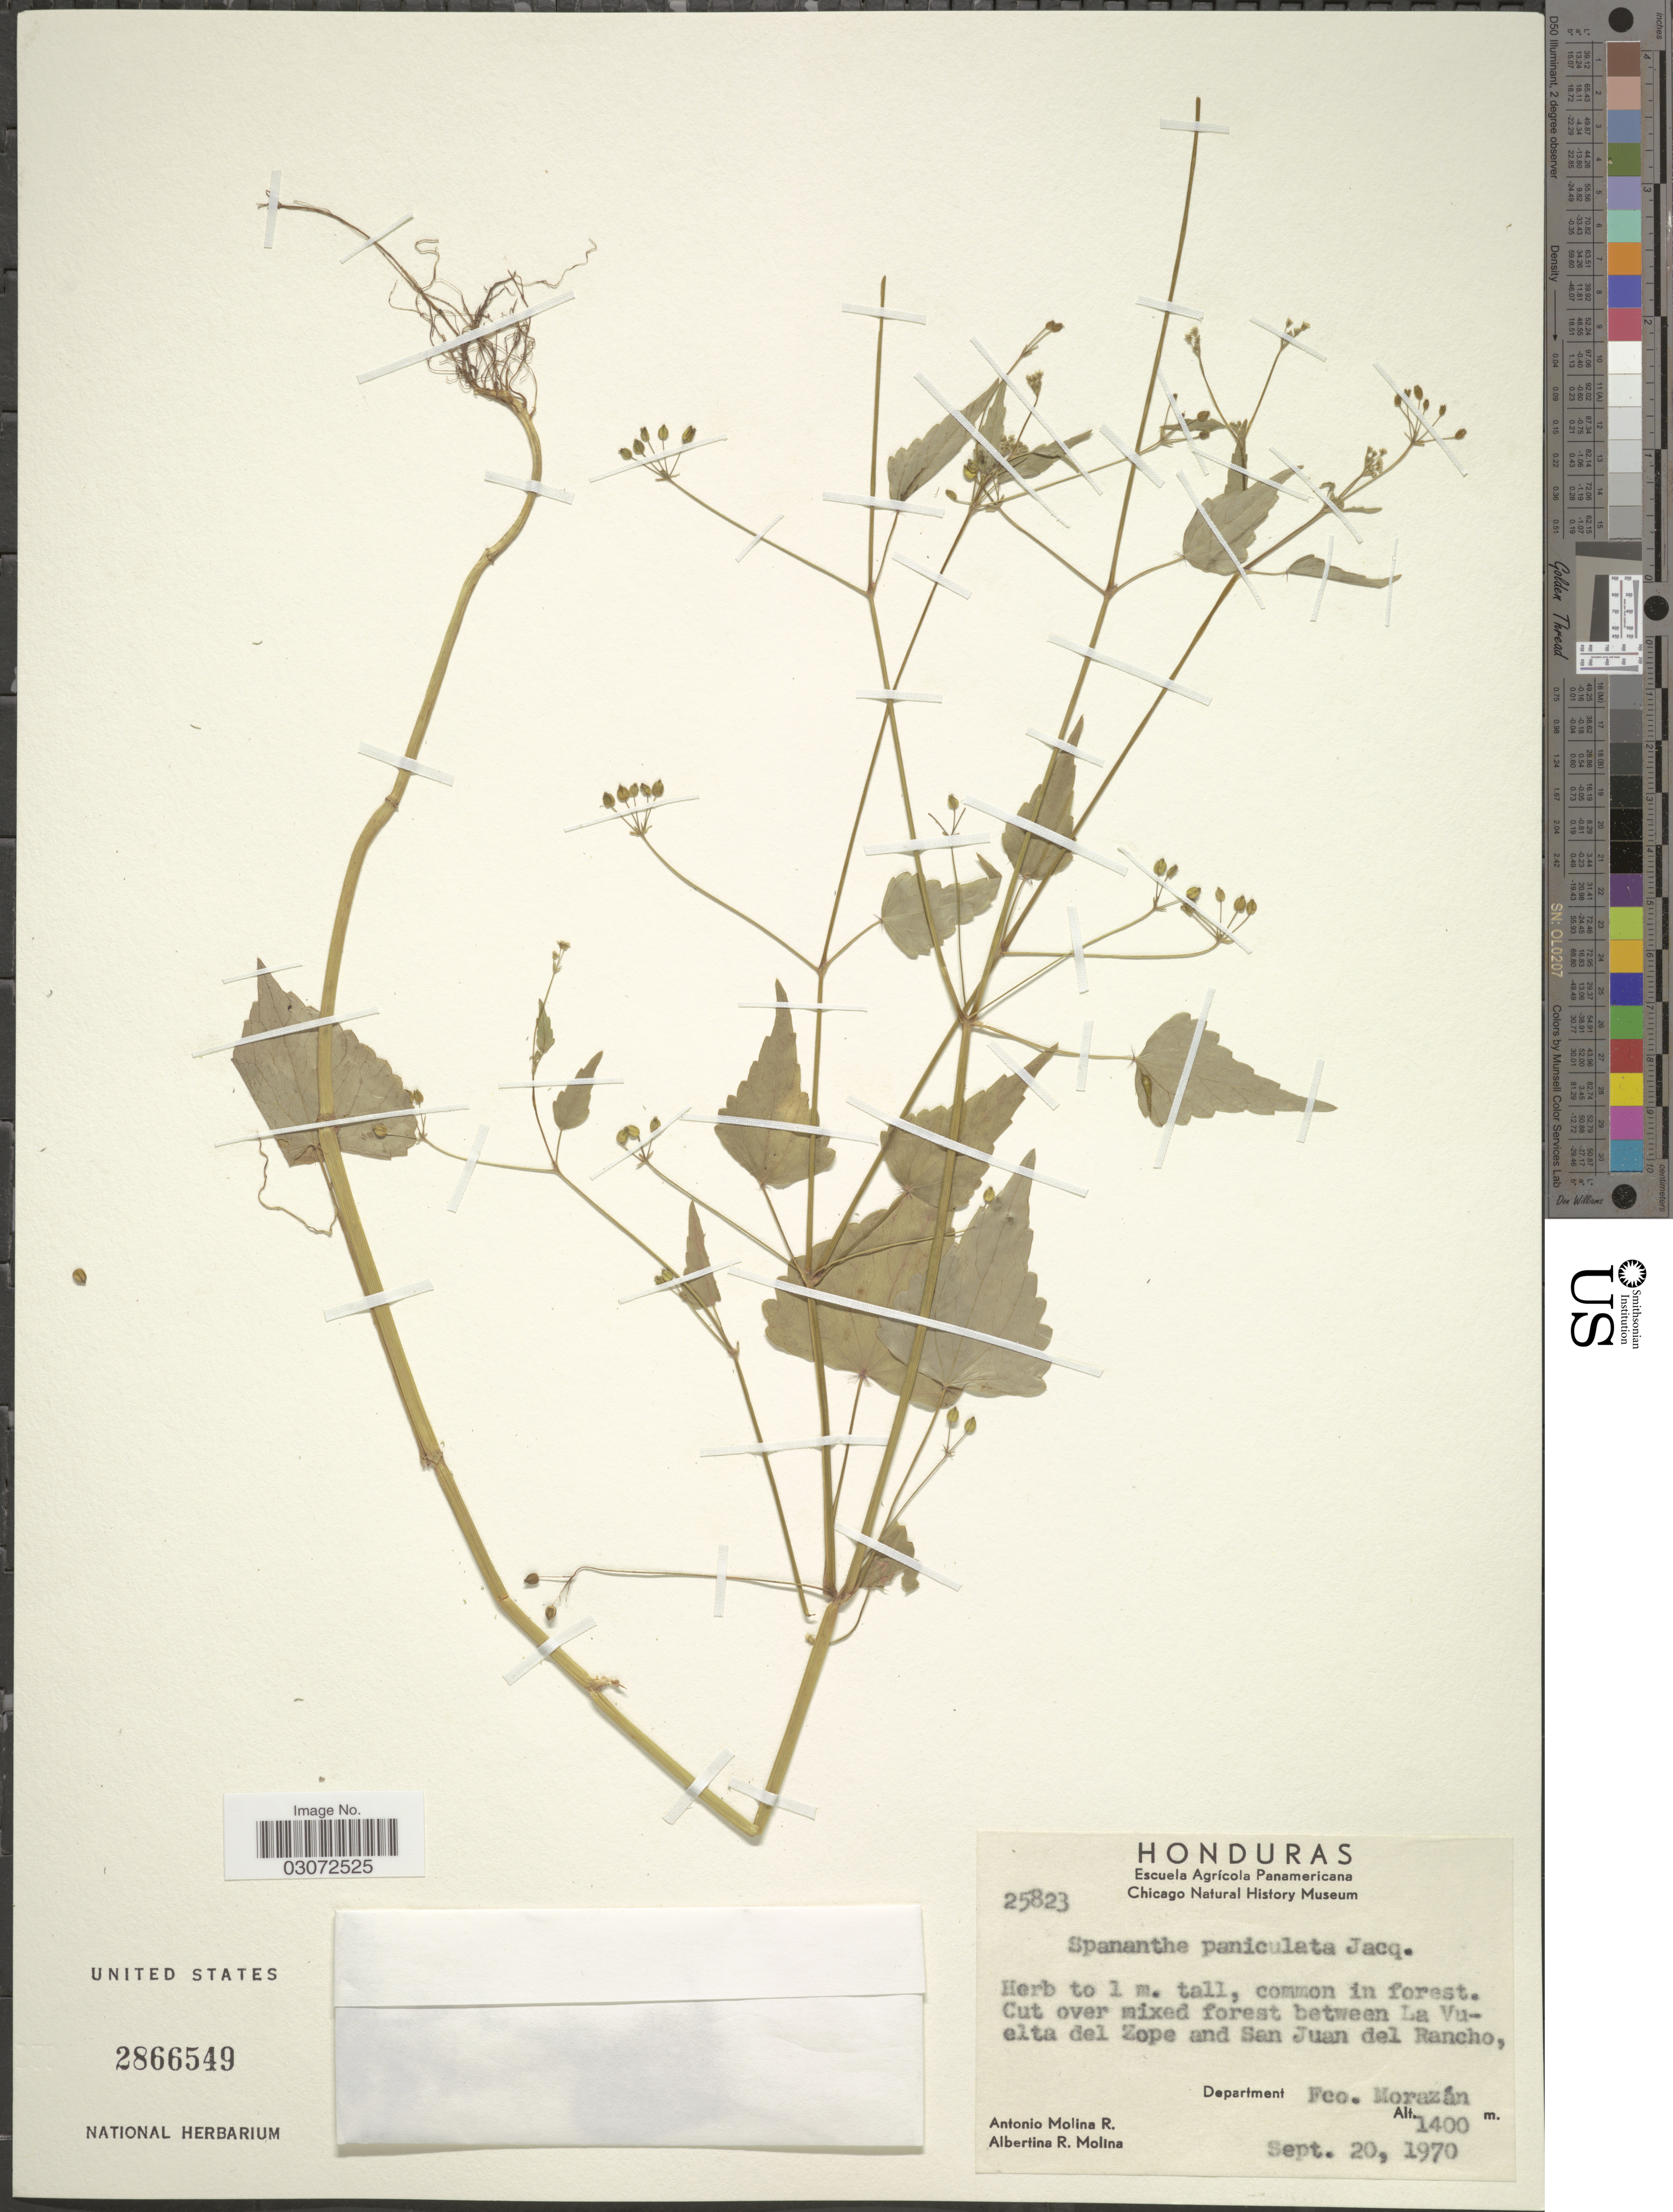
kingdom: Plantae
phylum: Tracheophyta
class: Magnoliopsida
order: Apiales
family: Apiaceae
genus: Spananthe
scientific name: Spananthe paniculata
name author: Jacq.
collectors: A. Molina R. & A. R. Molina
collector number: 25823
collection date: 1970-09-20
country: Honduras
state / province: Fco. Morazán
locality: Cut over mixed forest between La Vuelta del Zope and San Juan del Rancho, Department Fco. Morazán.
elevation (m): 1400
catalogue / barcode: US 2866549